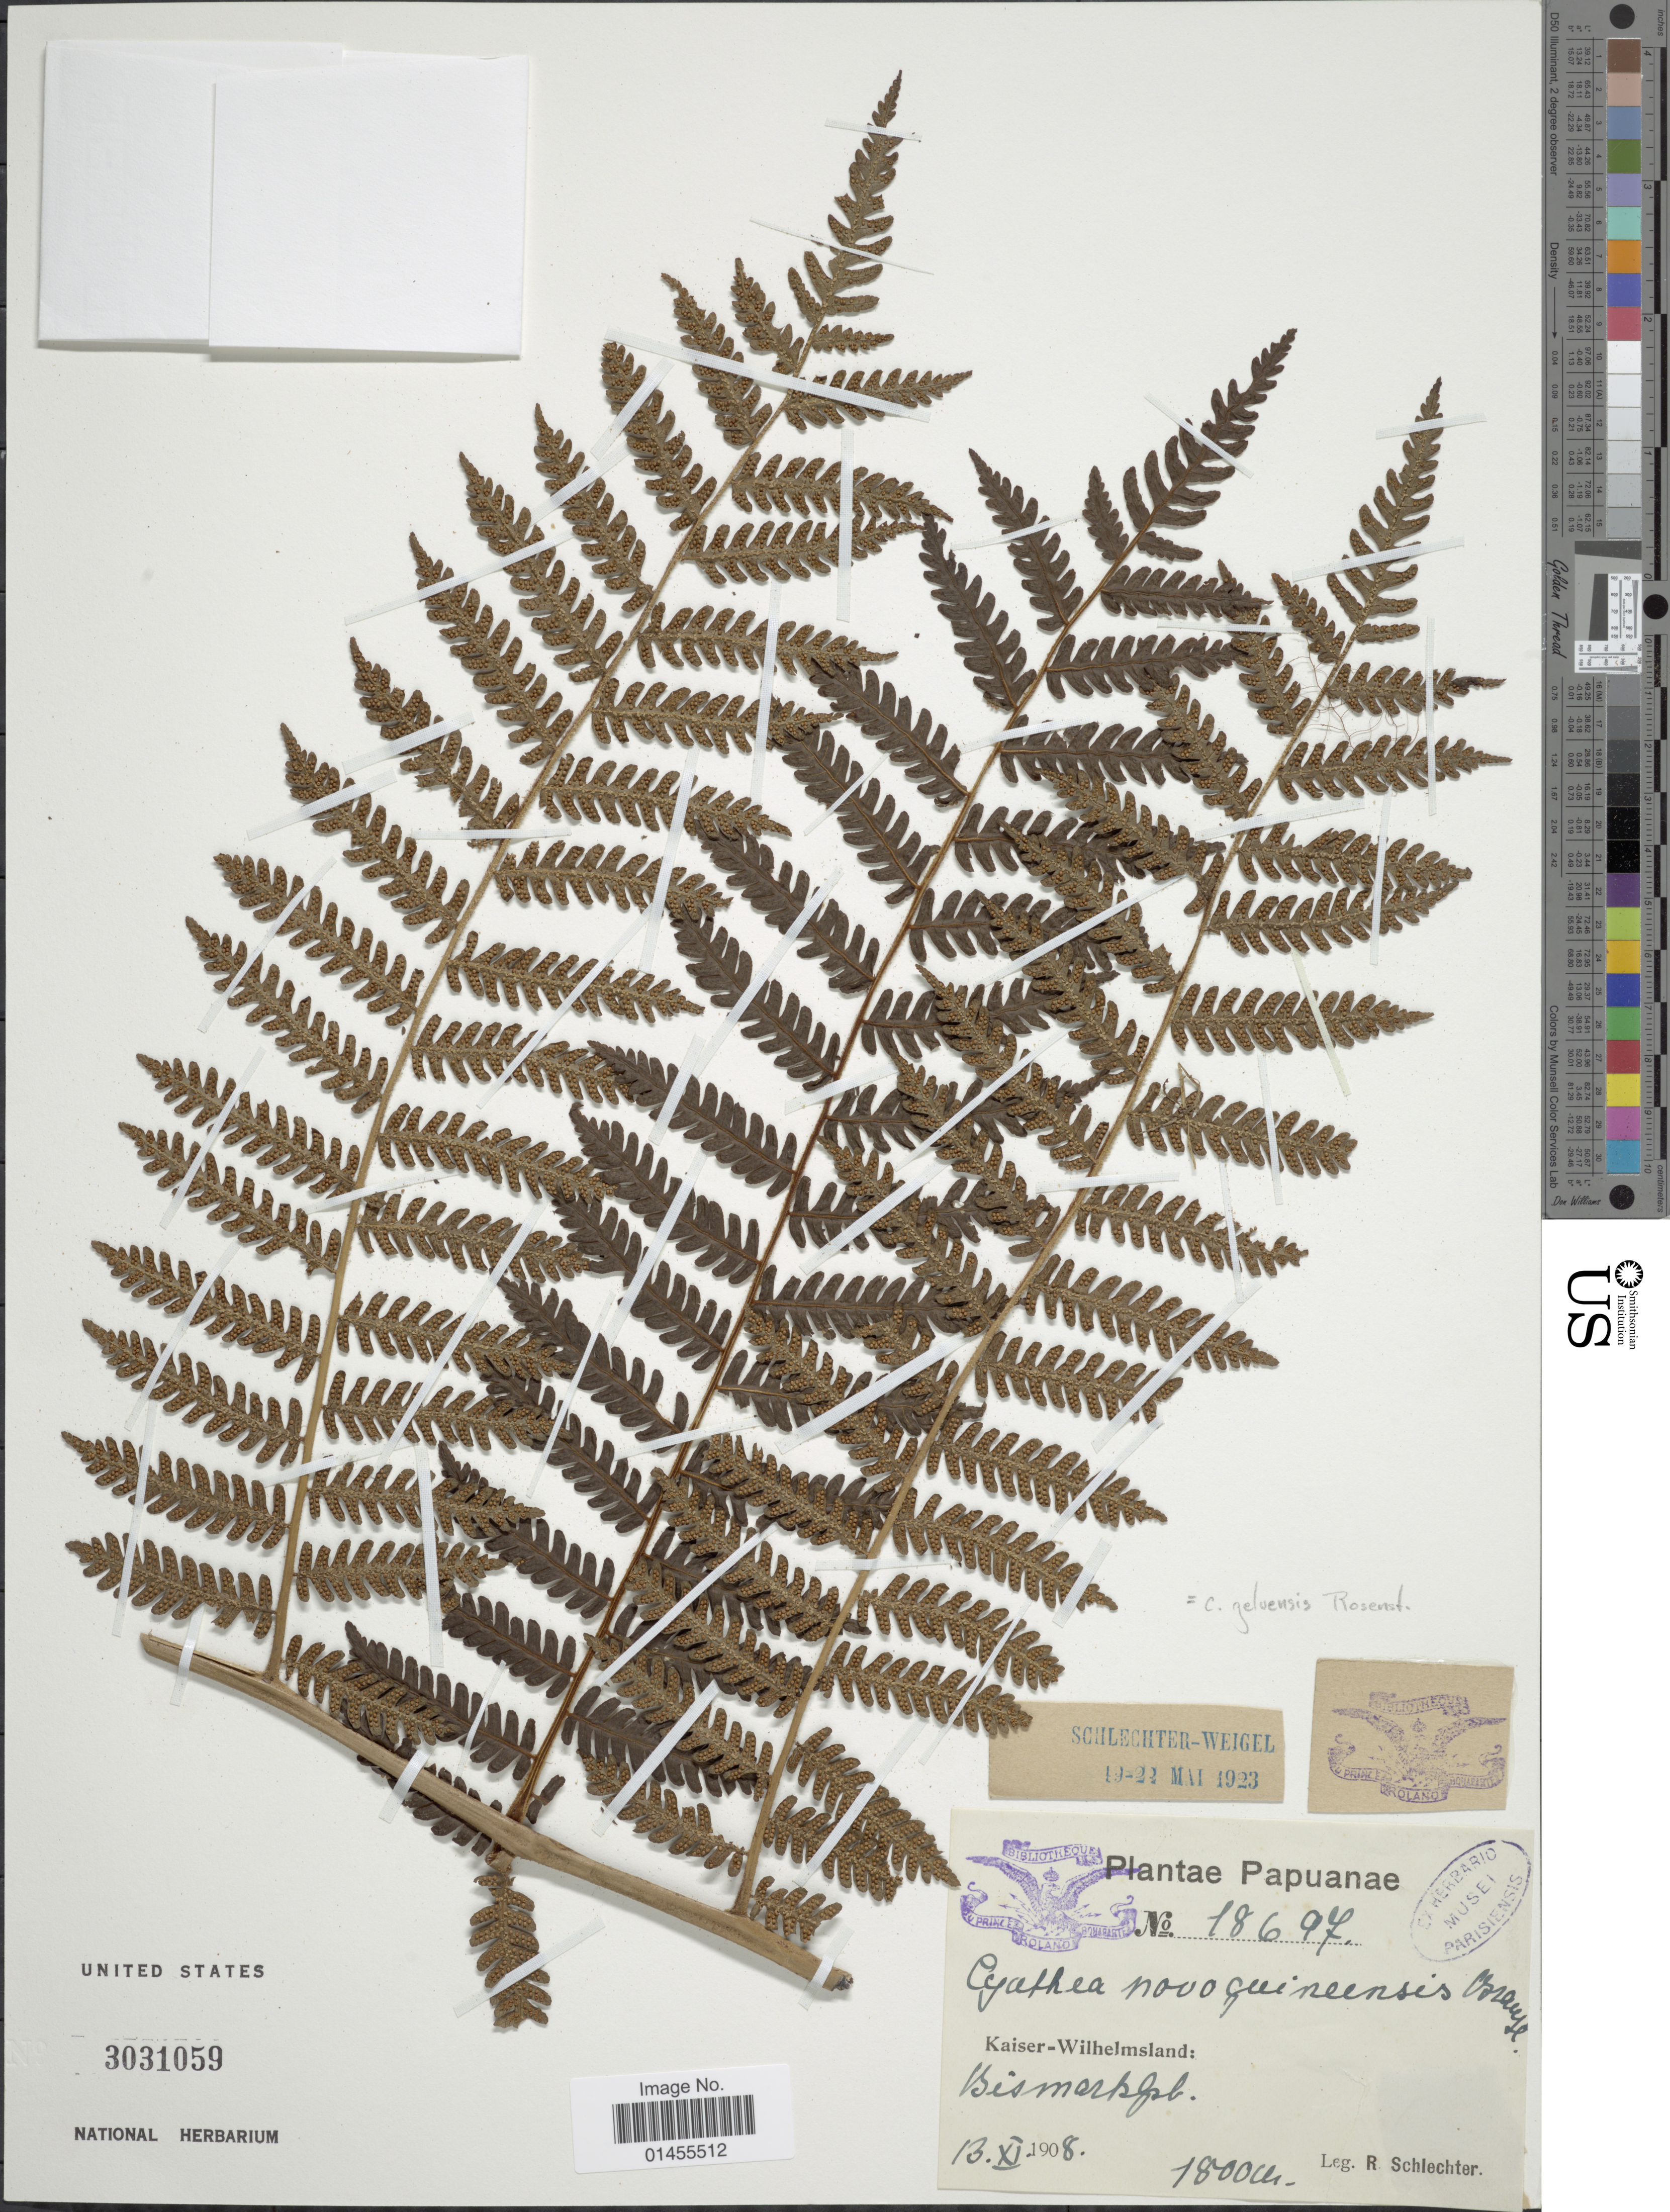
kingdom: Plantae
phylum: Tracheophyta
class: Polypodiopsida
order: Cyatheales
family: Cyatheaceae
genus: Alsophila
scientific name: Alsophila geluensis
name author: (Rosenst.) R.M. Tryon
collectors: F. R. R. Schlechter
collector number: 18697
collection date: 1908-11-13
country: Papua New Guinea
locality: Kaiser-Wilhelmsland: Bismark Mts.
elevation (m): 1800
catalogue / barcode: US 3031059